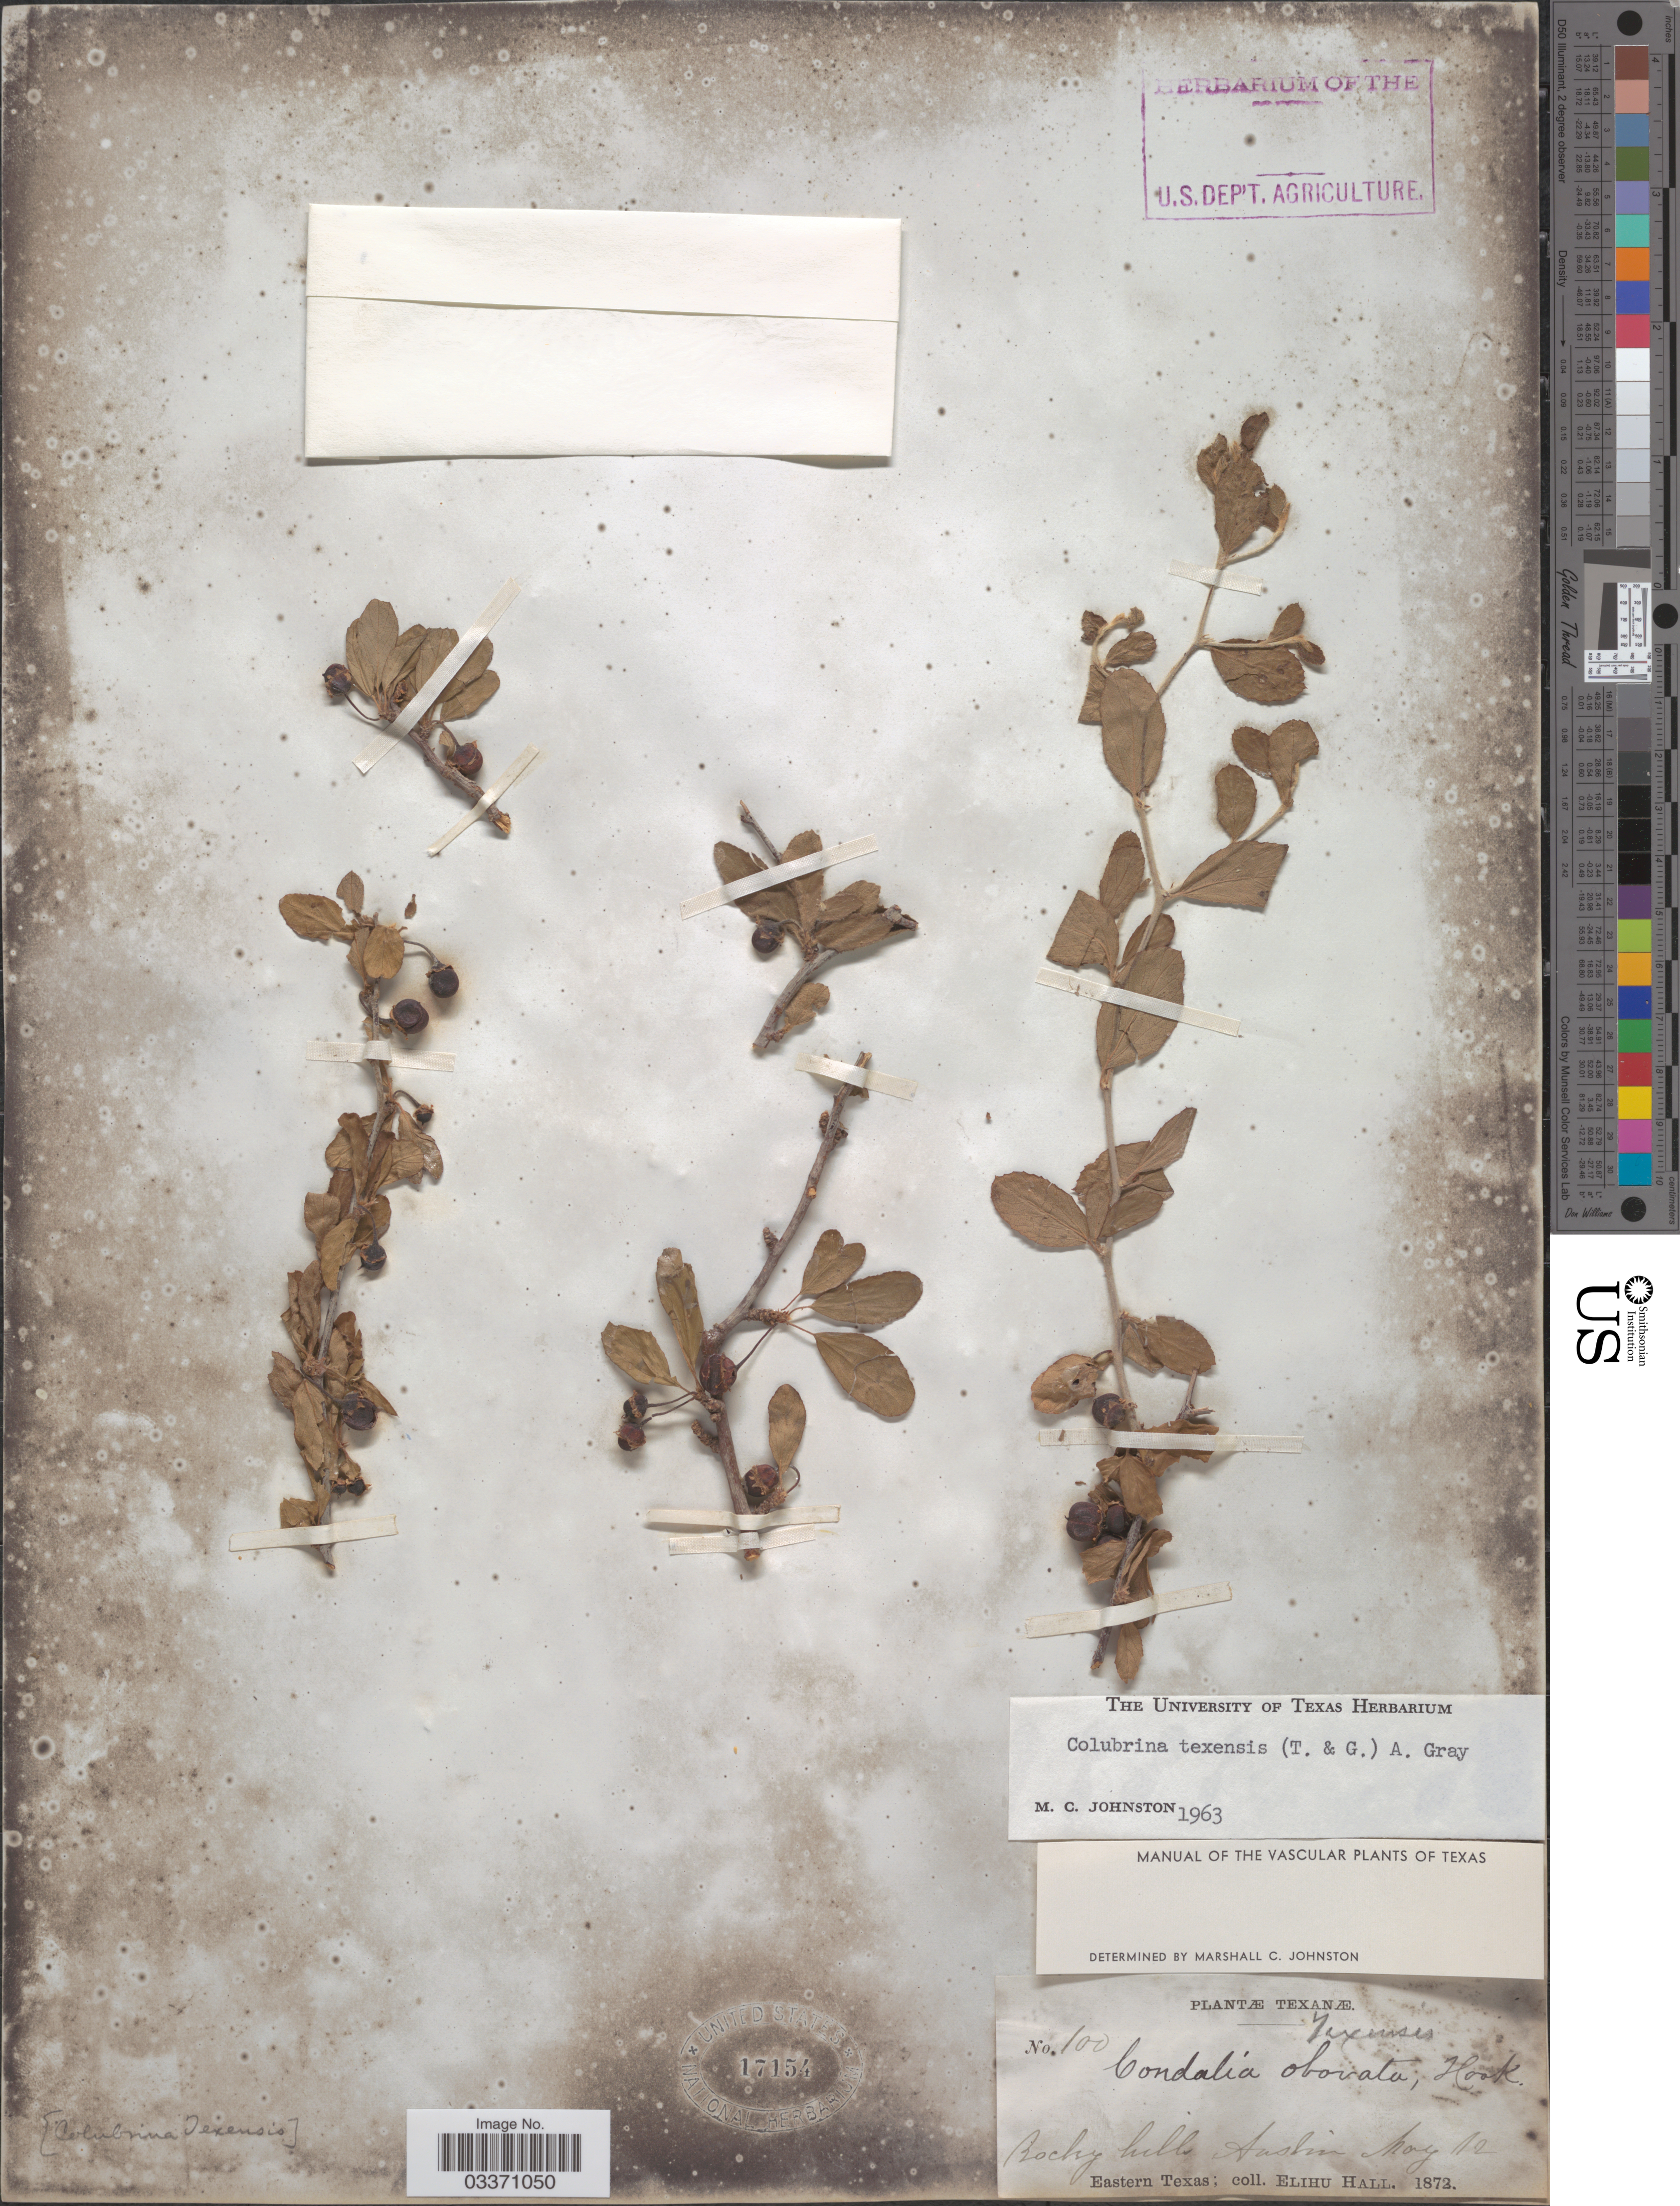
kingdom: Plantae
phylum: Tracheophyta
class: Magnoliopsida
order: Rosales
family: Rhamnaceae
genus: Colubrina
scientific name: Colubrina texensis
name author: (Torr. & A. Gray) A. Gray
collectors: E. Hall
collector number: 100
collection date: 1873-05-12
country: United States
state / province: Texas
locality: Rocky hills Austin. Eastern Texas.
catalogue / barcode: US 17154